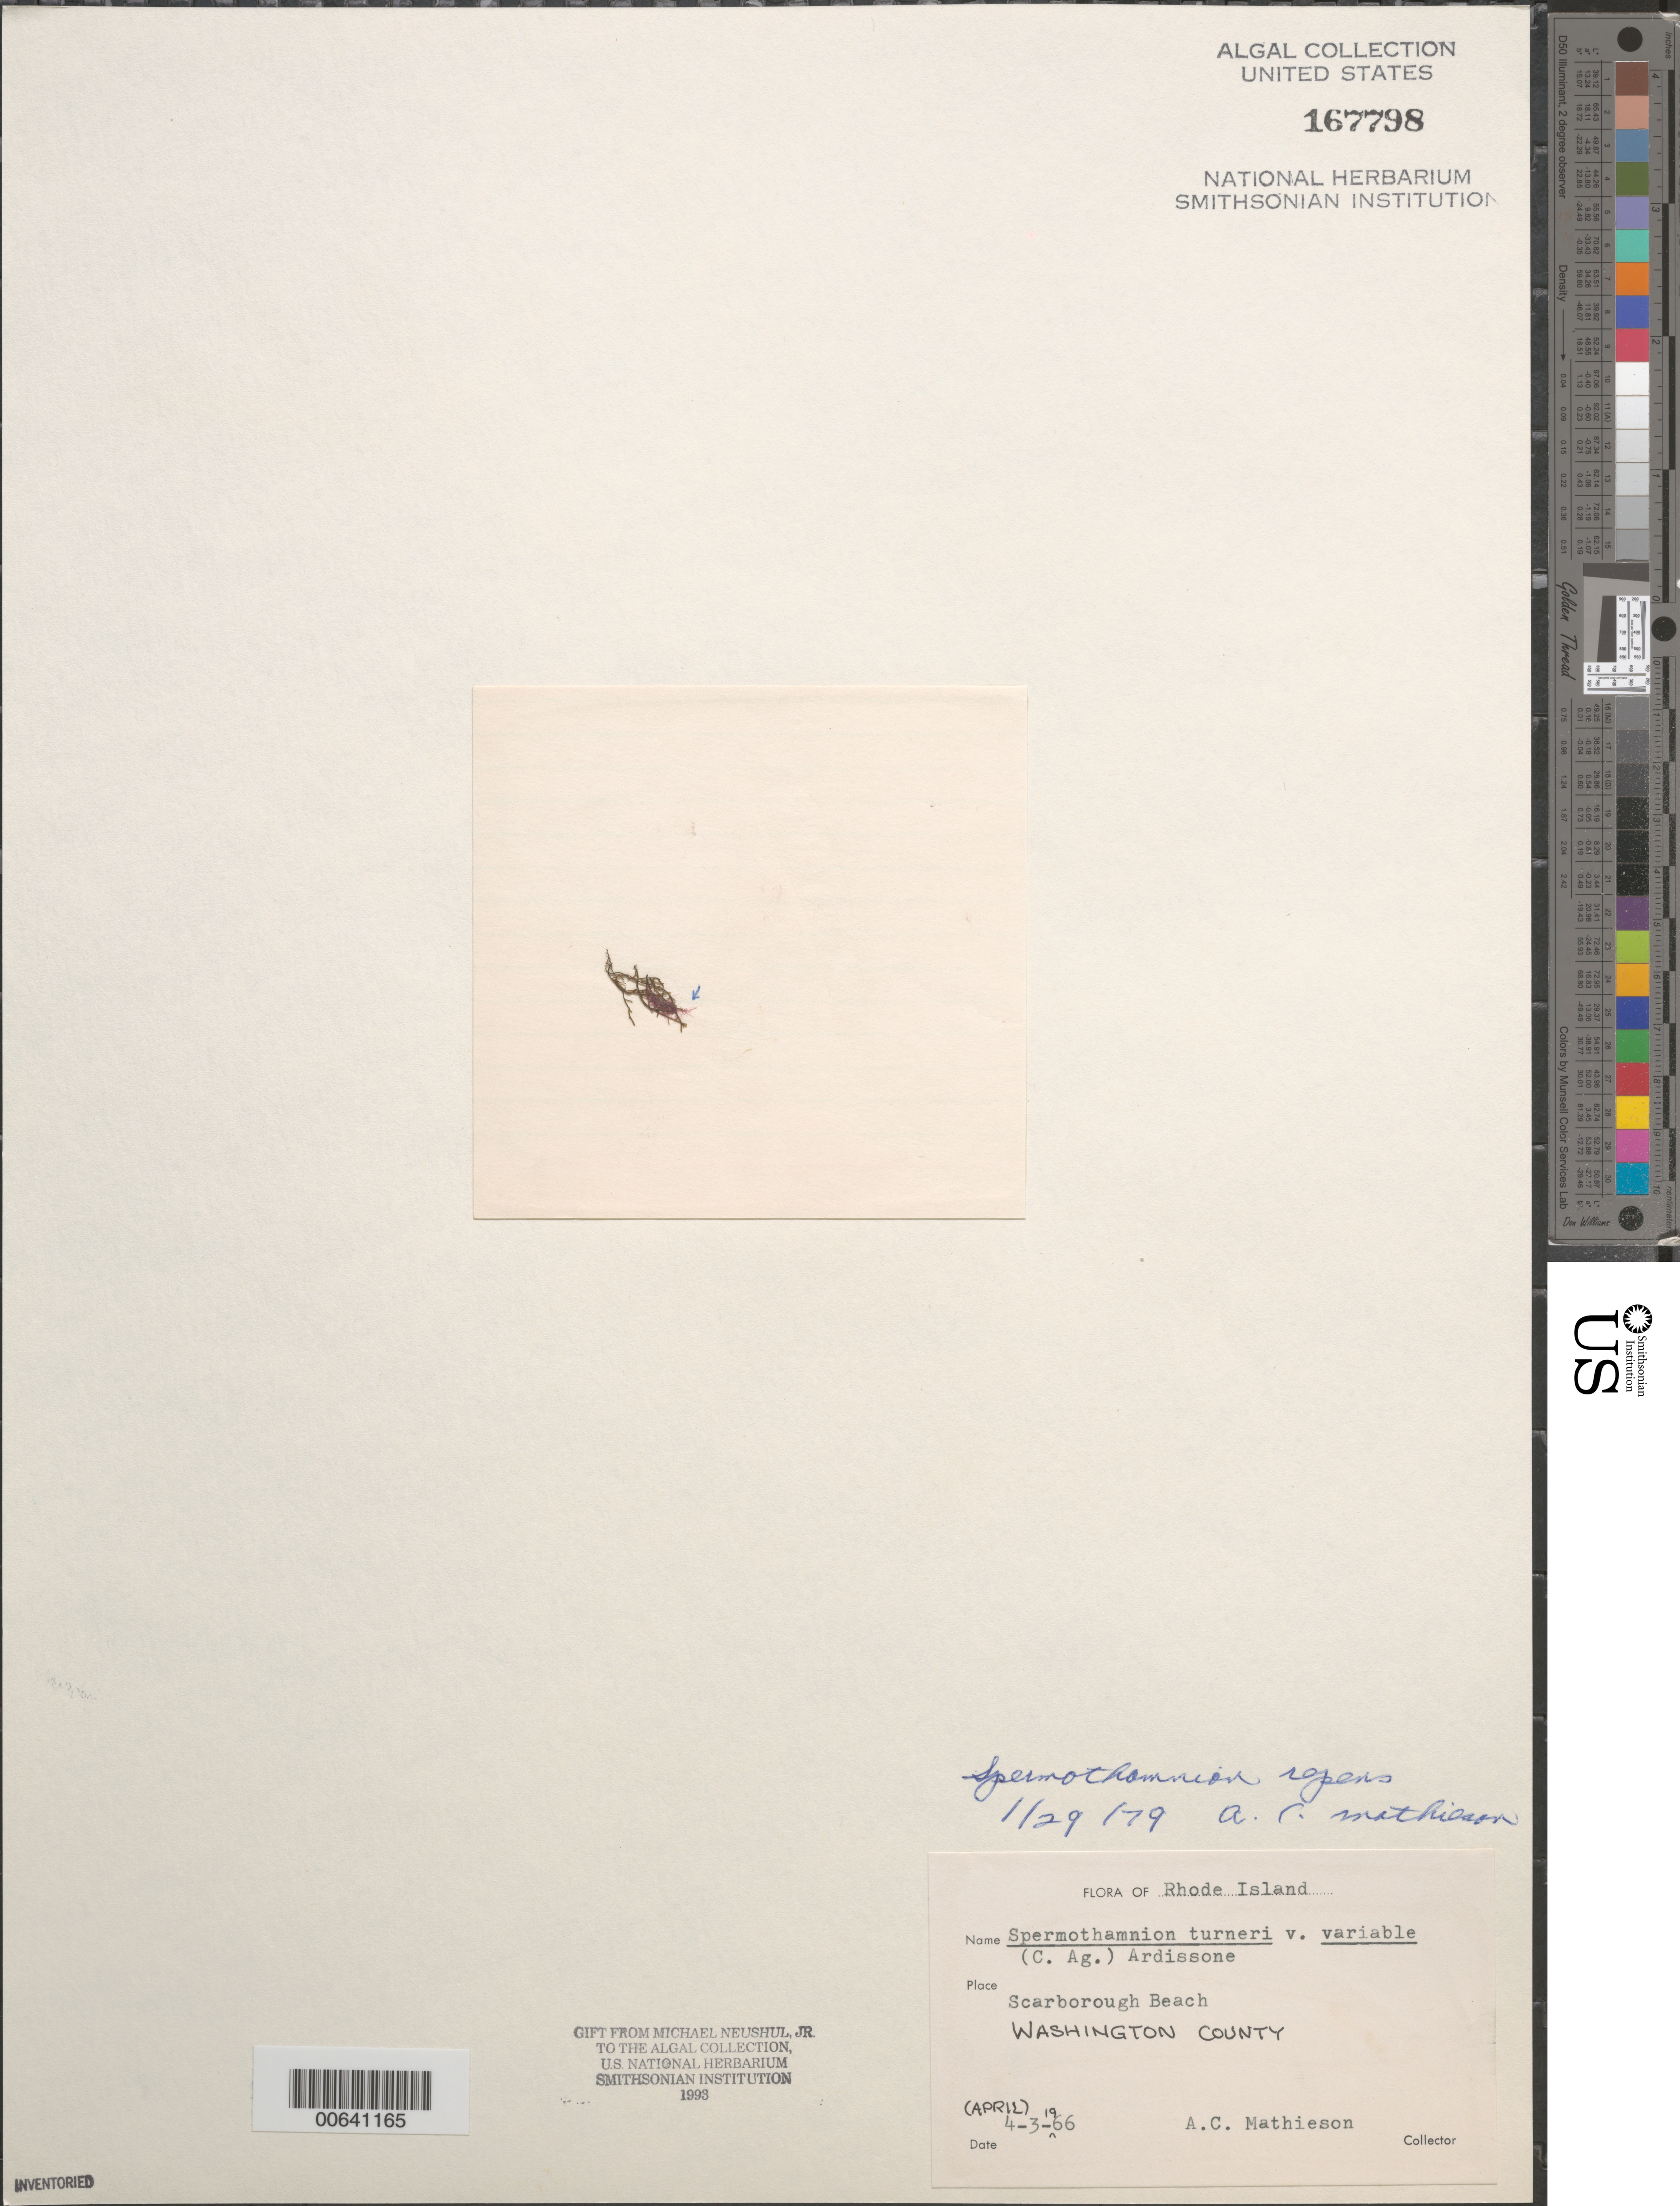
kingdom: Plantae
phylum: Rhodophyta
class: Florideophyceae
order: Ceramiales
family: Wrangeliaceae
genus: Spermothamnion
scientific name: Spermothamnion repens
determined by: Mathieson, A. C.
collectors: A. C. Mathieson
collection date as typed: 03 Apr 1966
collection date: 1966-04-03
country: United States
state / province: Rhode Island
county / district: Washington County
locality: Scarborough Beach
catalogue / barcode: US 167798